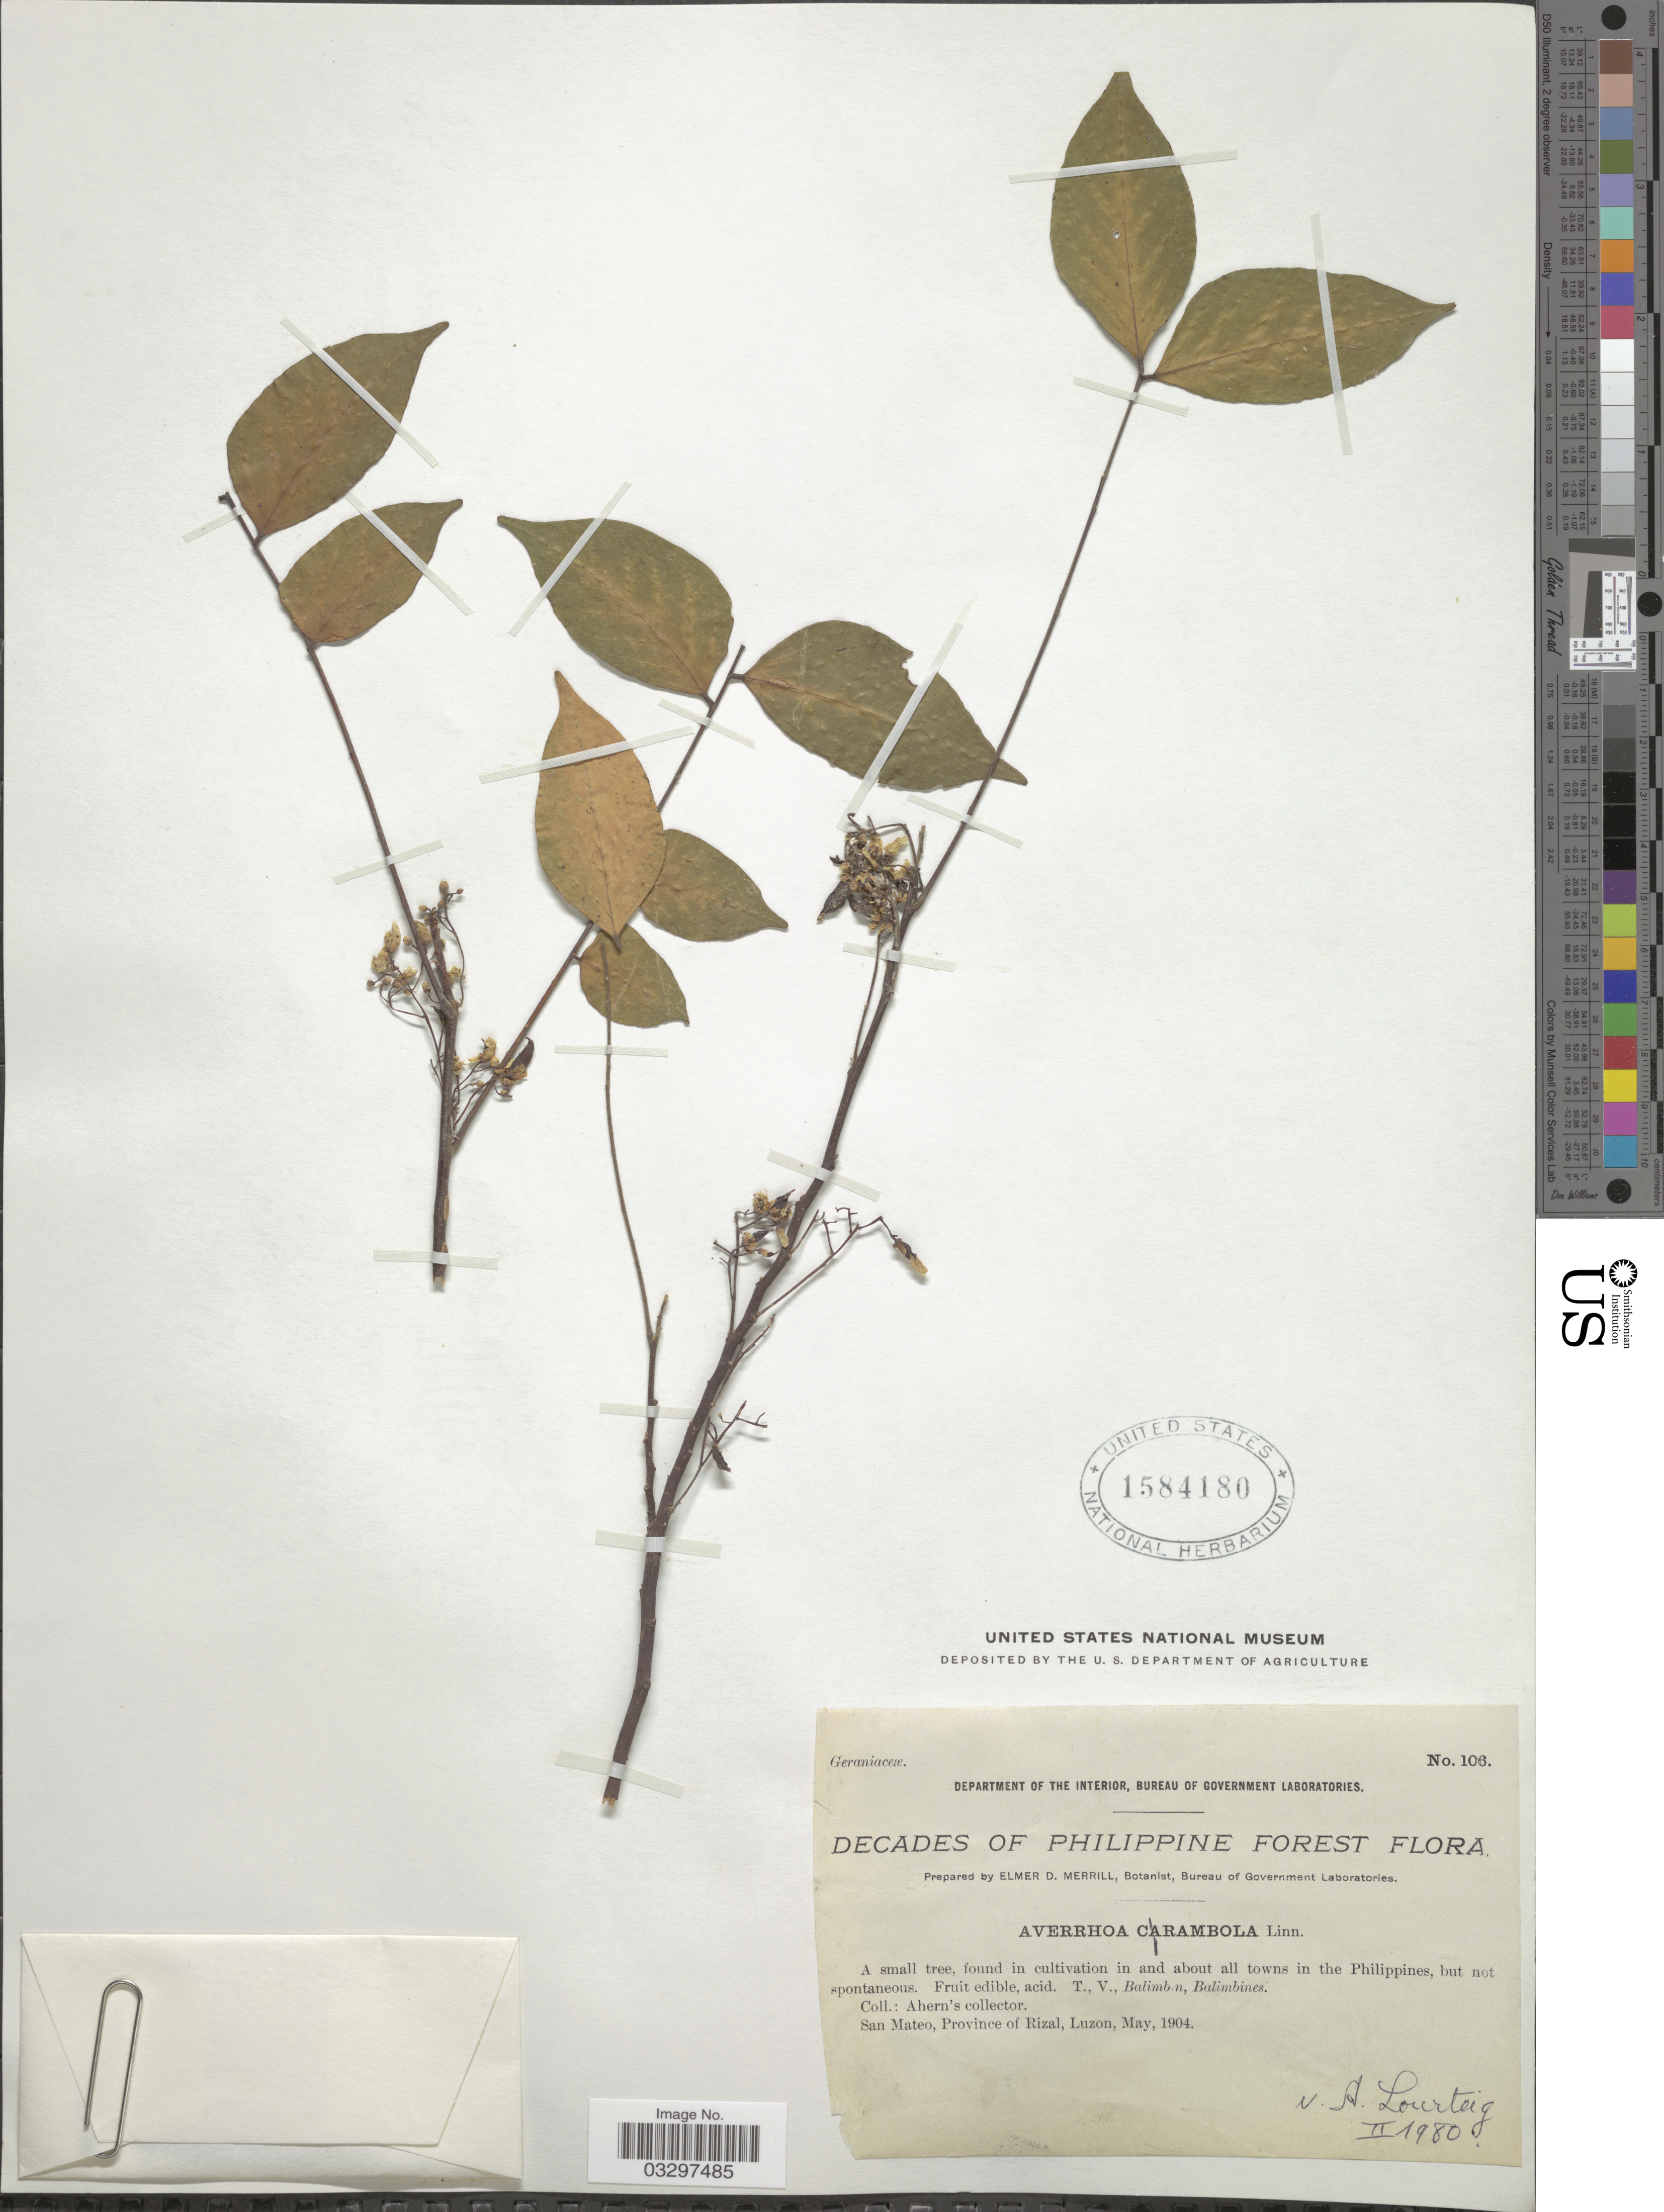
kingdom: Plantae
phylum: Tracheophyta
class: Magnoliopsida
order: Oxalidales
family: Oxalidaceae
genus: Averrhoa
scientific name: Averrhoa carambola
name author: L.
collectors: Ahern's collector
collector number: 106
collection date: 1904-05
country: Philippines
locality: San Mateo, Province of Rizal, Luzon.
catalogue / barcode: US 1584180